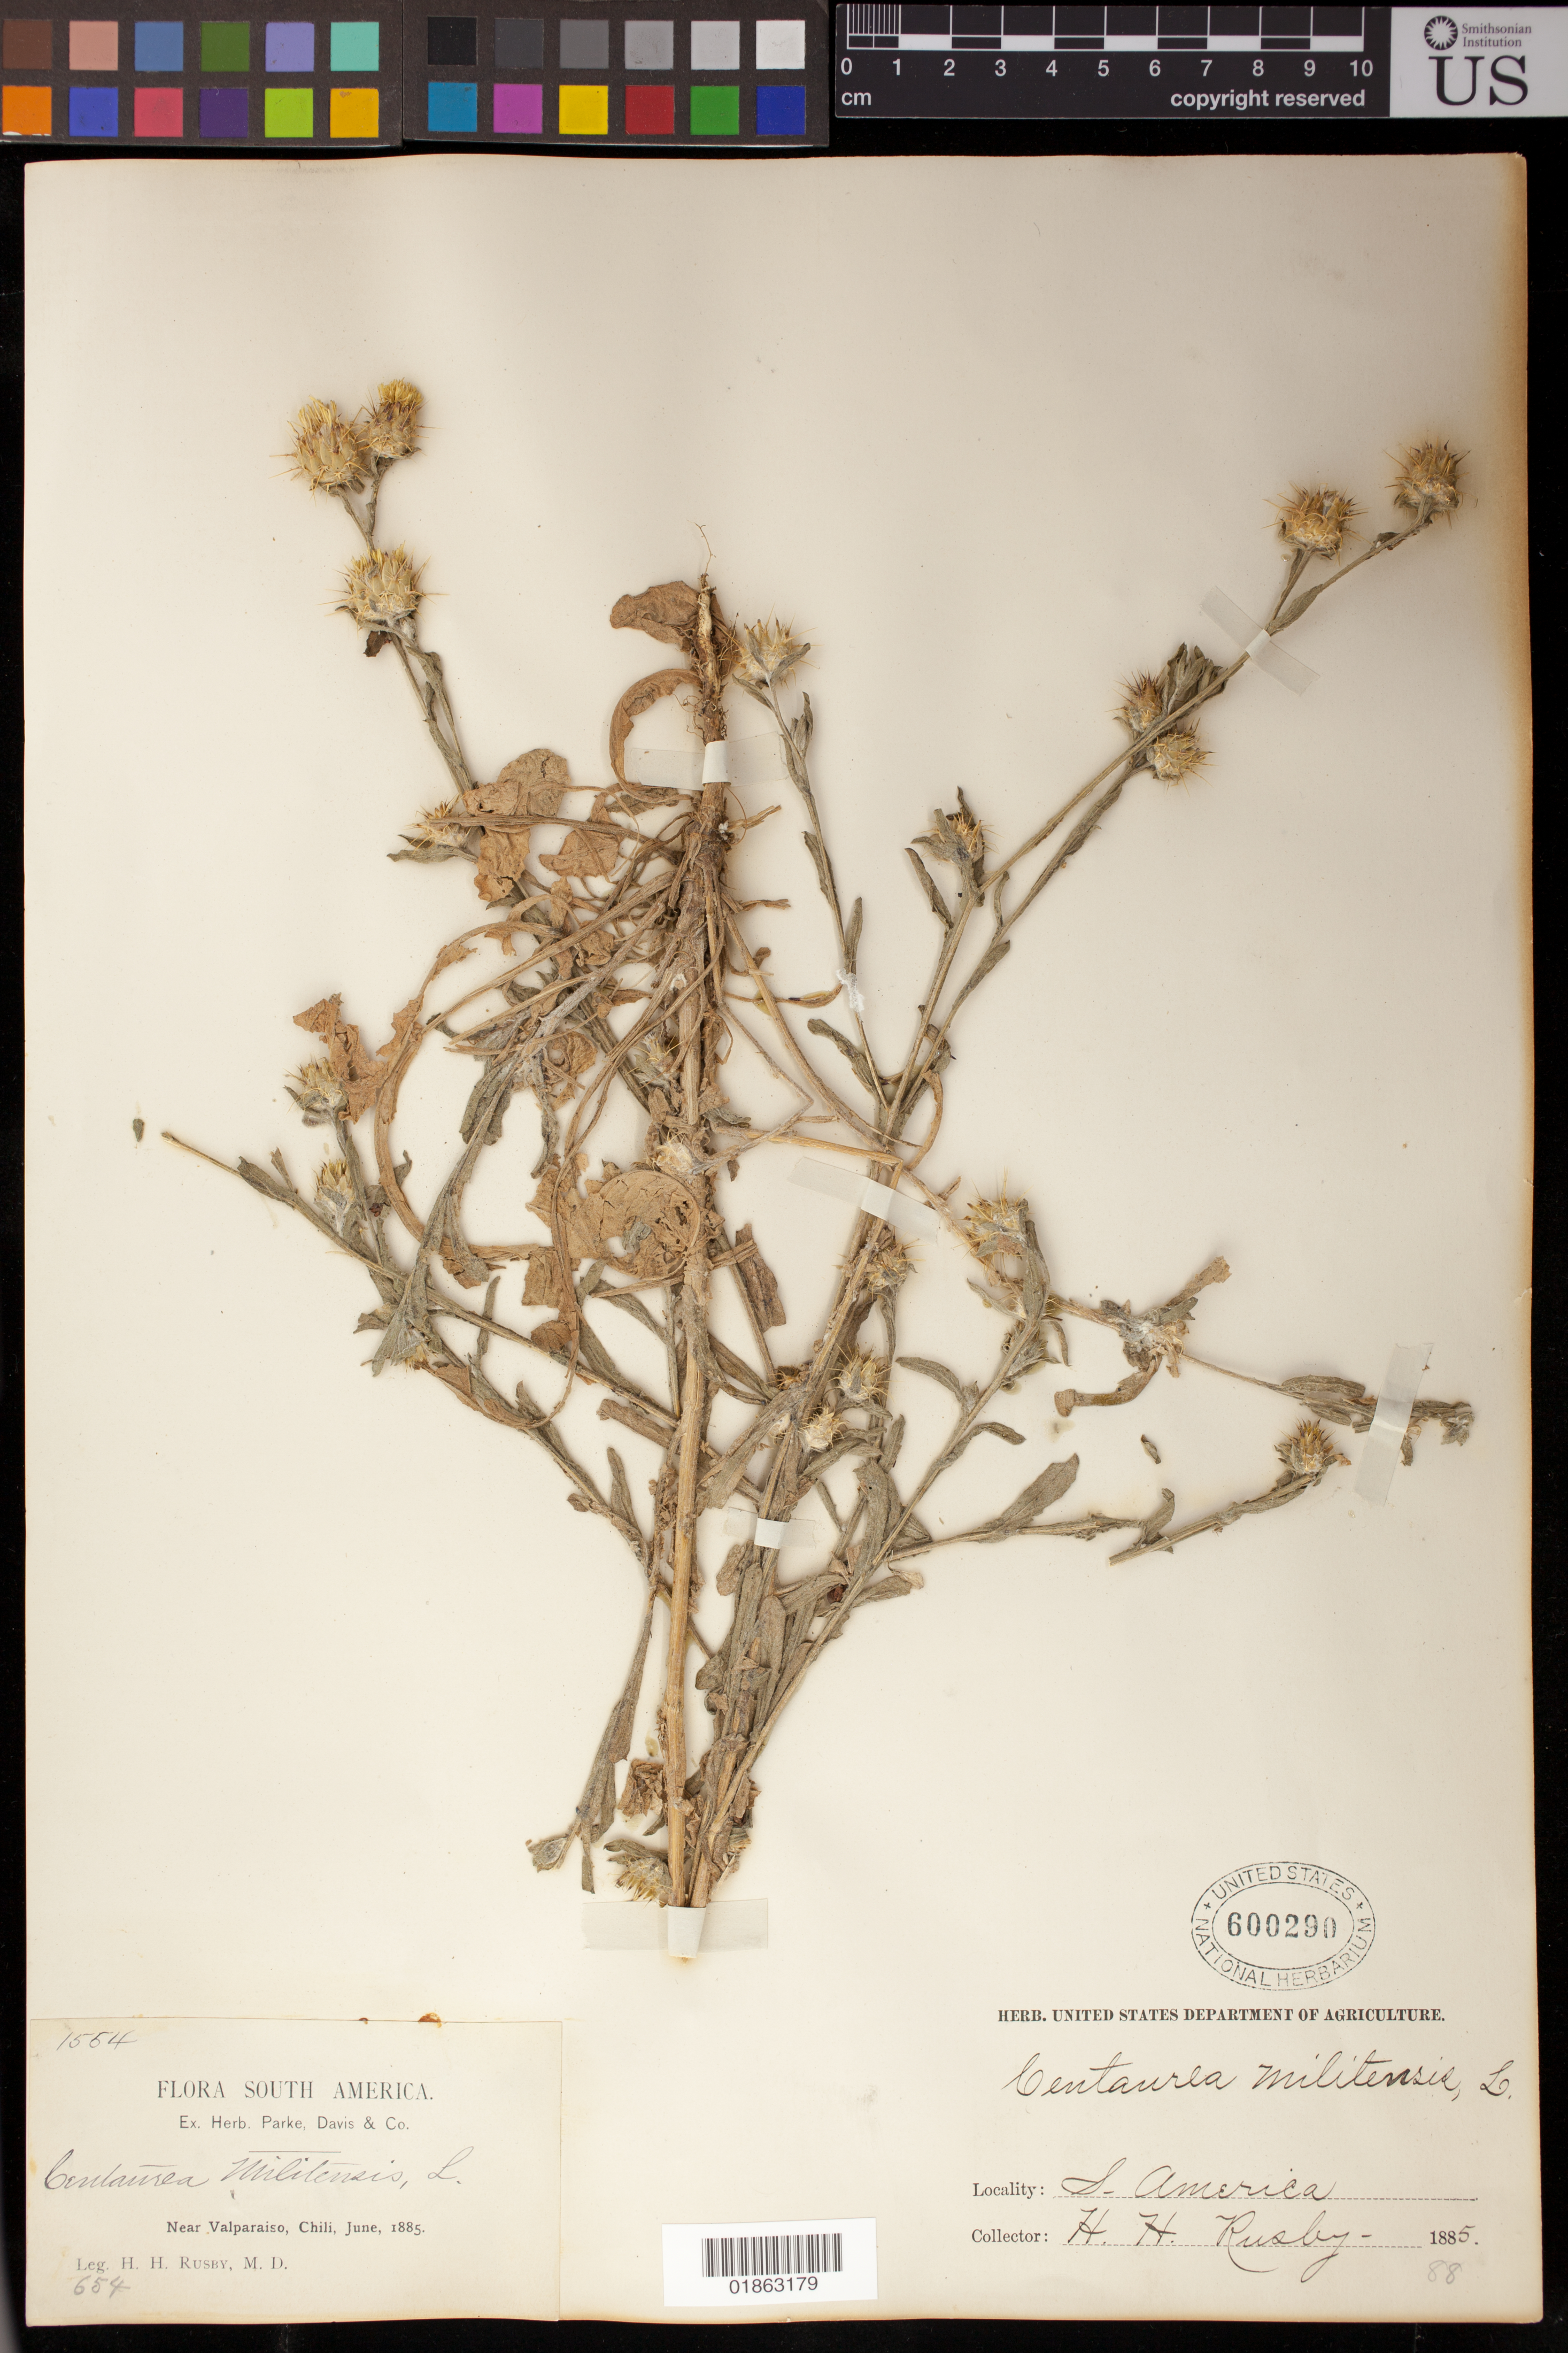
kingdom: Plantae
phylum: Tracheophyta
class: Magnoliopsida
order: Asterales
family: Asteraceae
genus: Centaurea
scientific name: Centaurea melitensis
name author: L.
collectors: H. H. Rusby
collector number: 1554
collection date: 1885-06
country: Chile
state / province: Valparaíso (V)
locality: South America, Near Valparaiso, Chili.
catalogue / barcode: US 600290